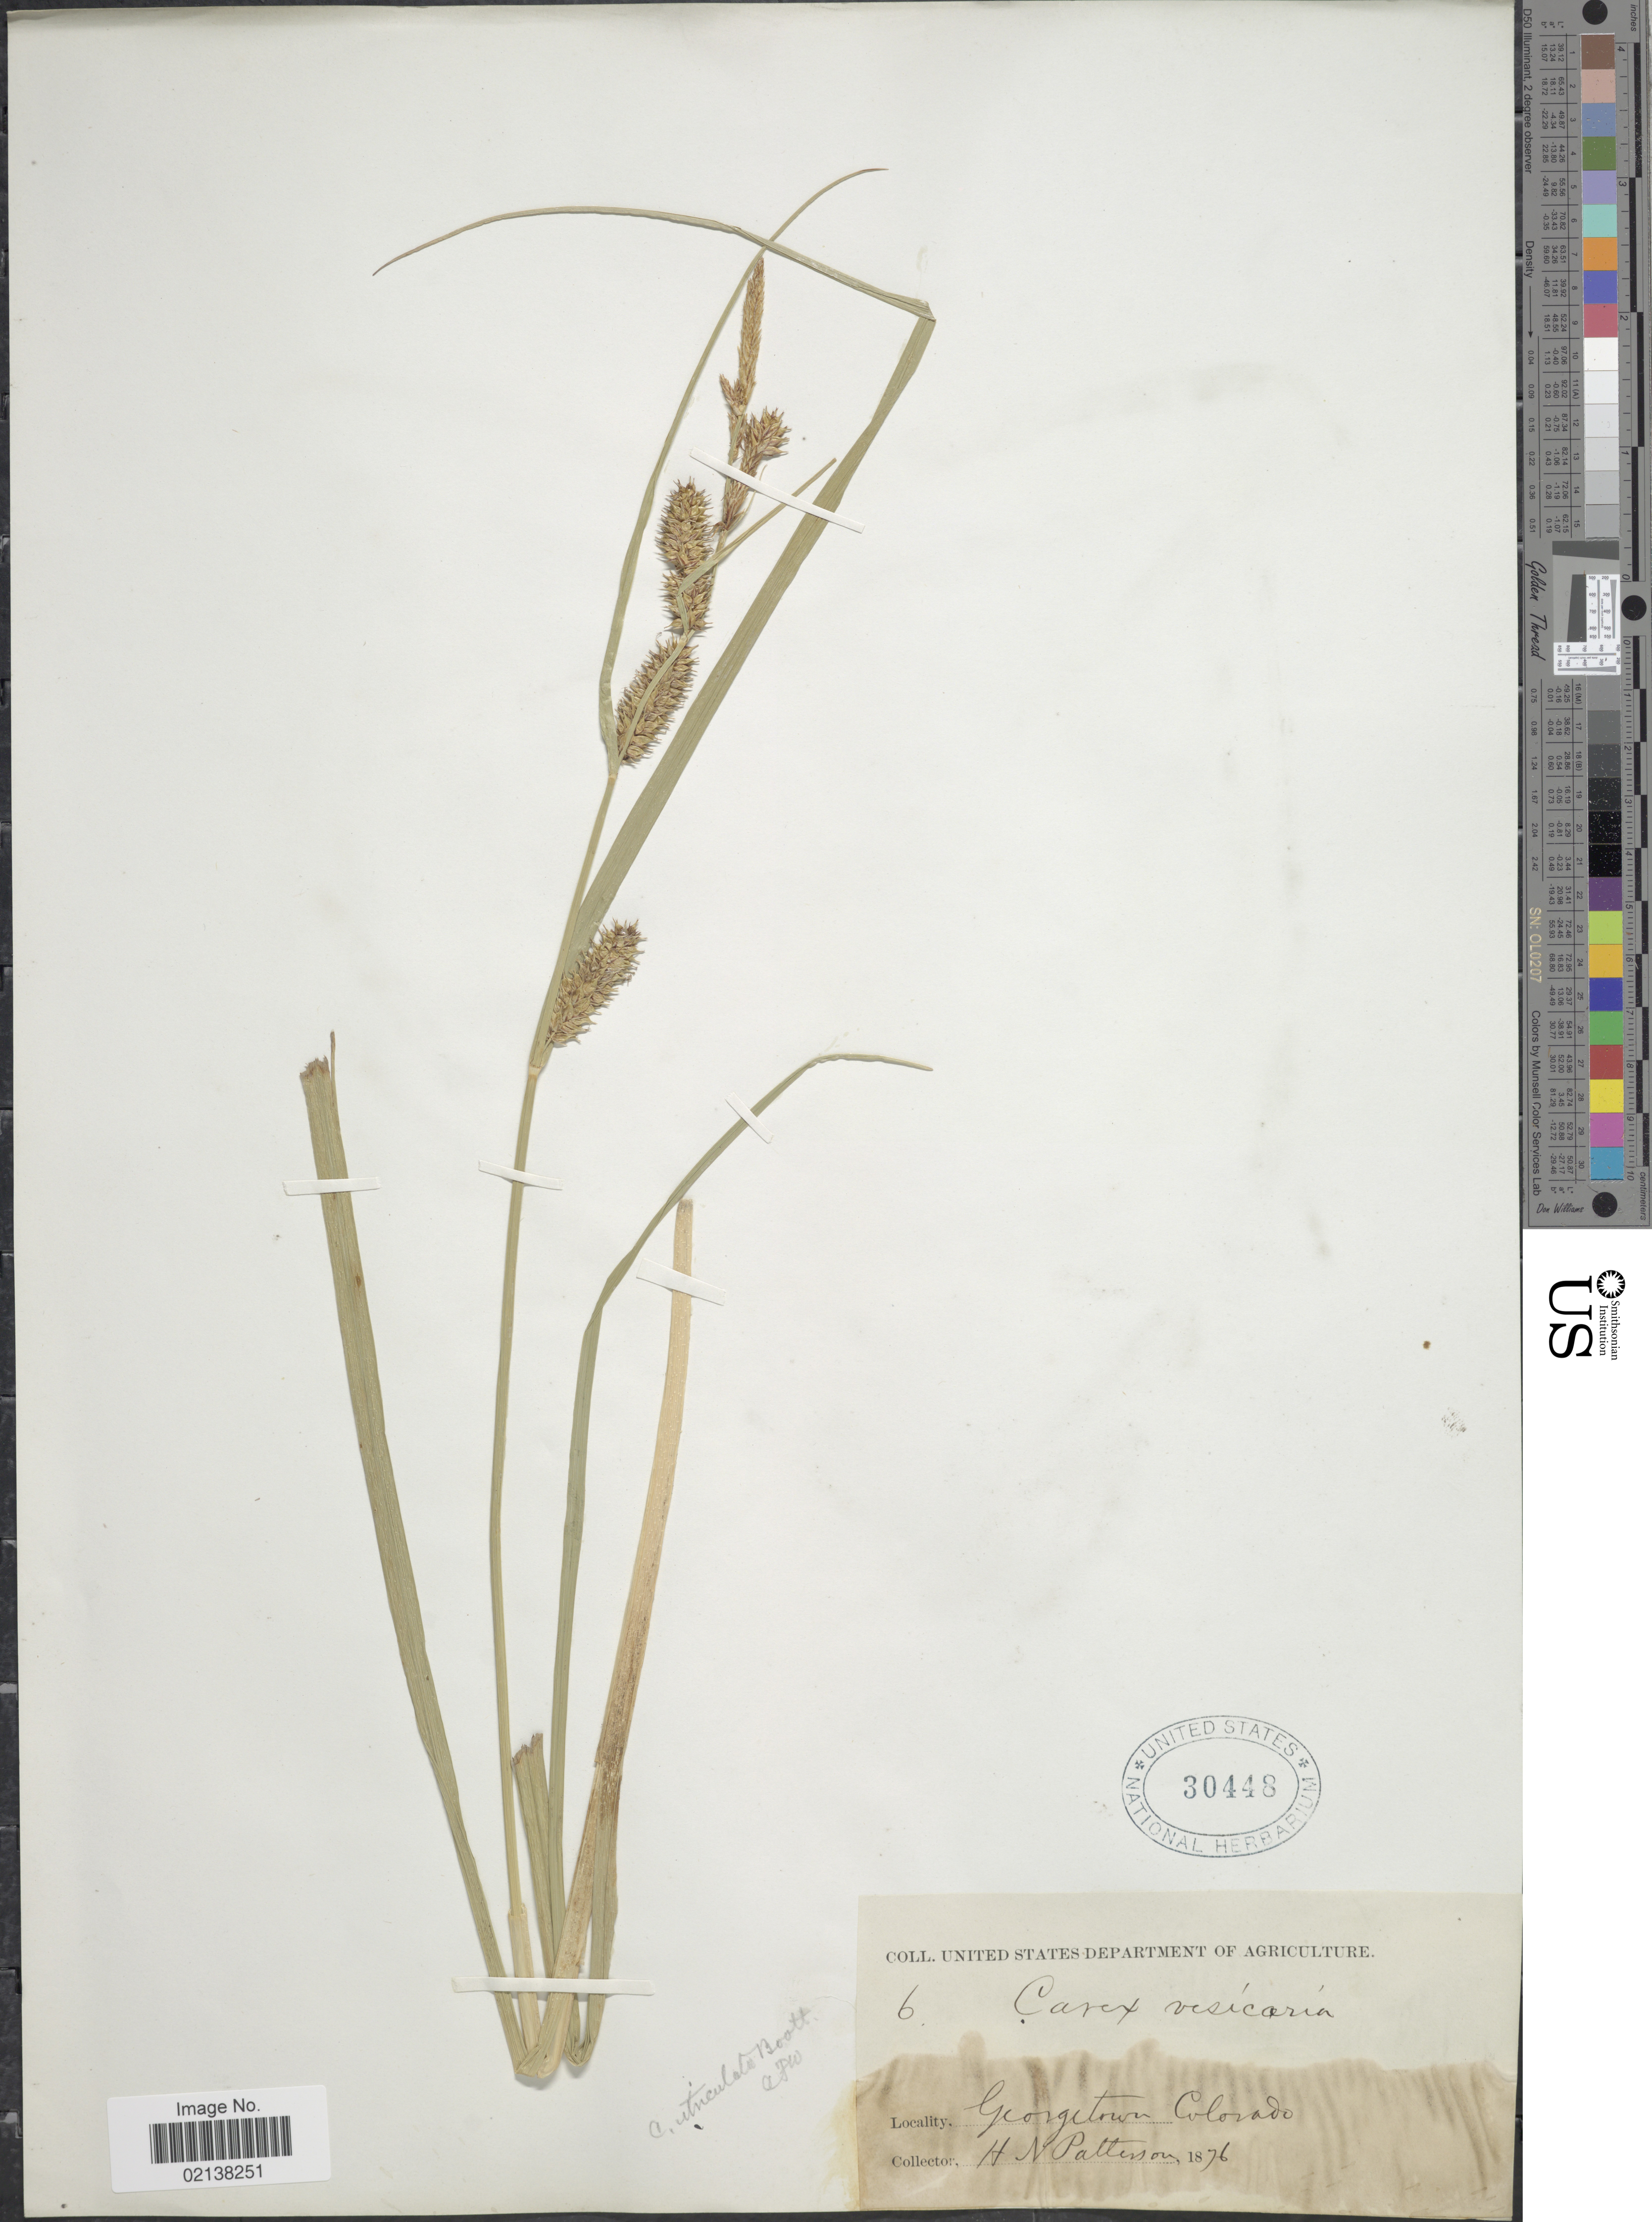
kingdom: Plantae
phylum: Tracheophyta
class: Liliopsida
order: Poales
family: Cyperaceae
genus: Carex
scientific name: Carex utriculata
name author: Boott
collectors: H. N. Patterson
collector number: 6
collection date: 1876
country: United States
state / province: Colorado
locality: Georgetown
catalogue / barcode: US 30448